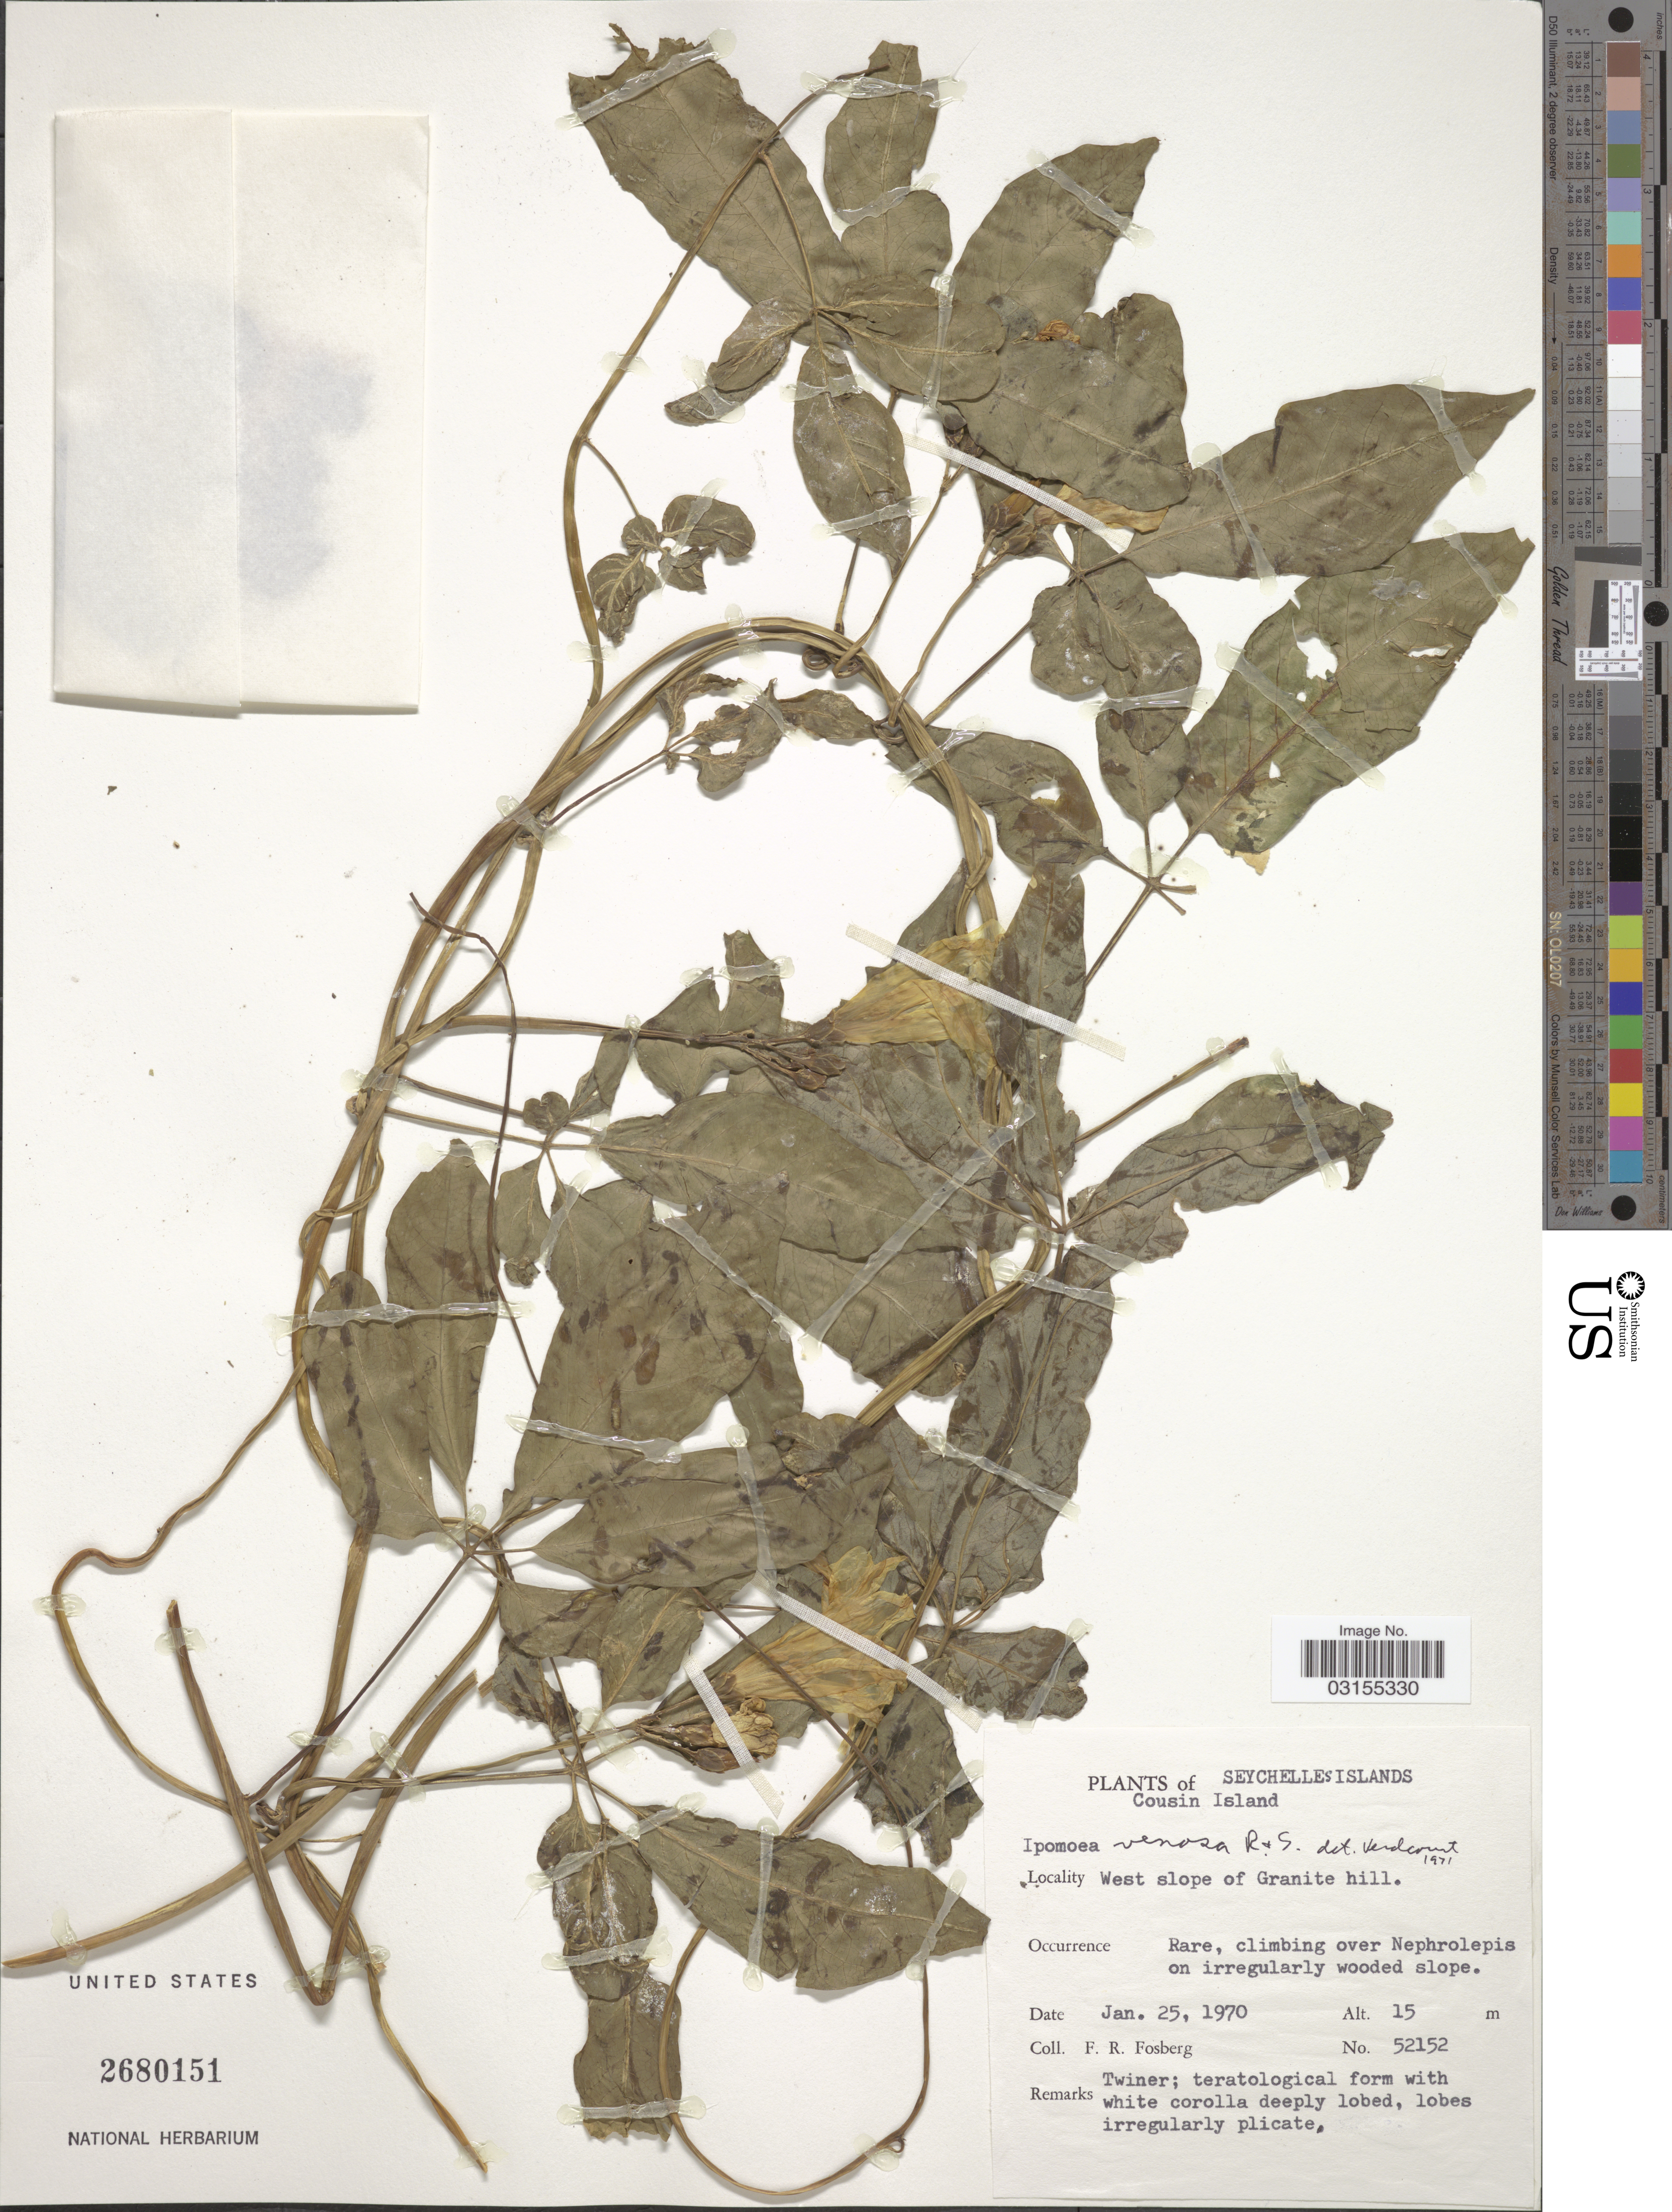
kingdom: Plantae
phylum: Tracheophyta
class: Magnoliopsida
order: Solanales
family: Convolvulaceae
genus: Ipomoea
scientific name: Ipomoea venosa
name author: (Desr.) Roem. & Schult.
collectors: F. R. Fosberg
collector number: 52152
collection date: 1970-01-25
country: Seychelles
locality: Seychelles Islands. Cousin Island. West slope of Granite hill.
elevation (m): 15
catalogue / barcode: US 2680151